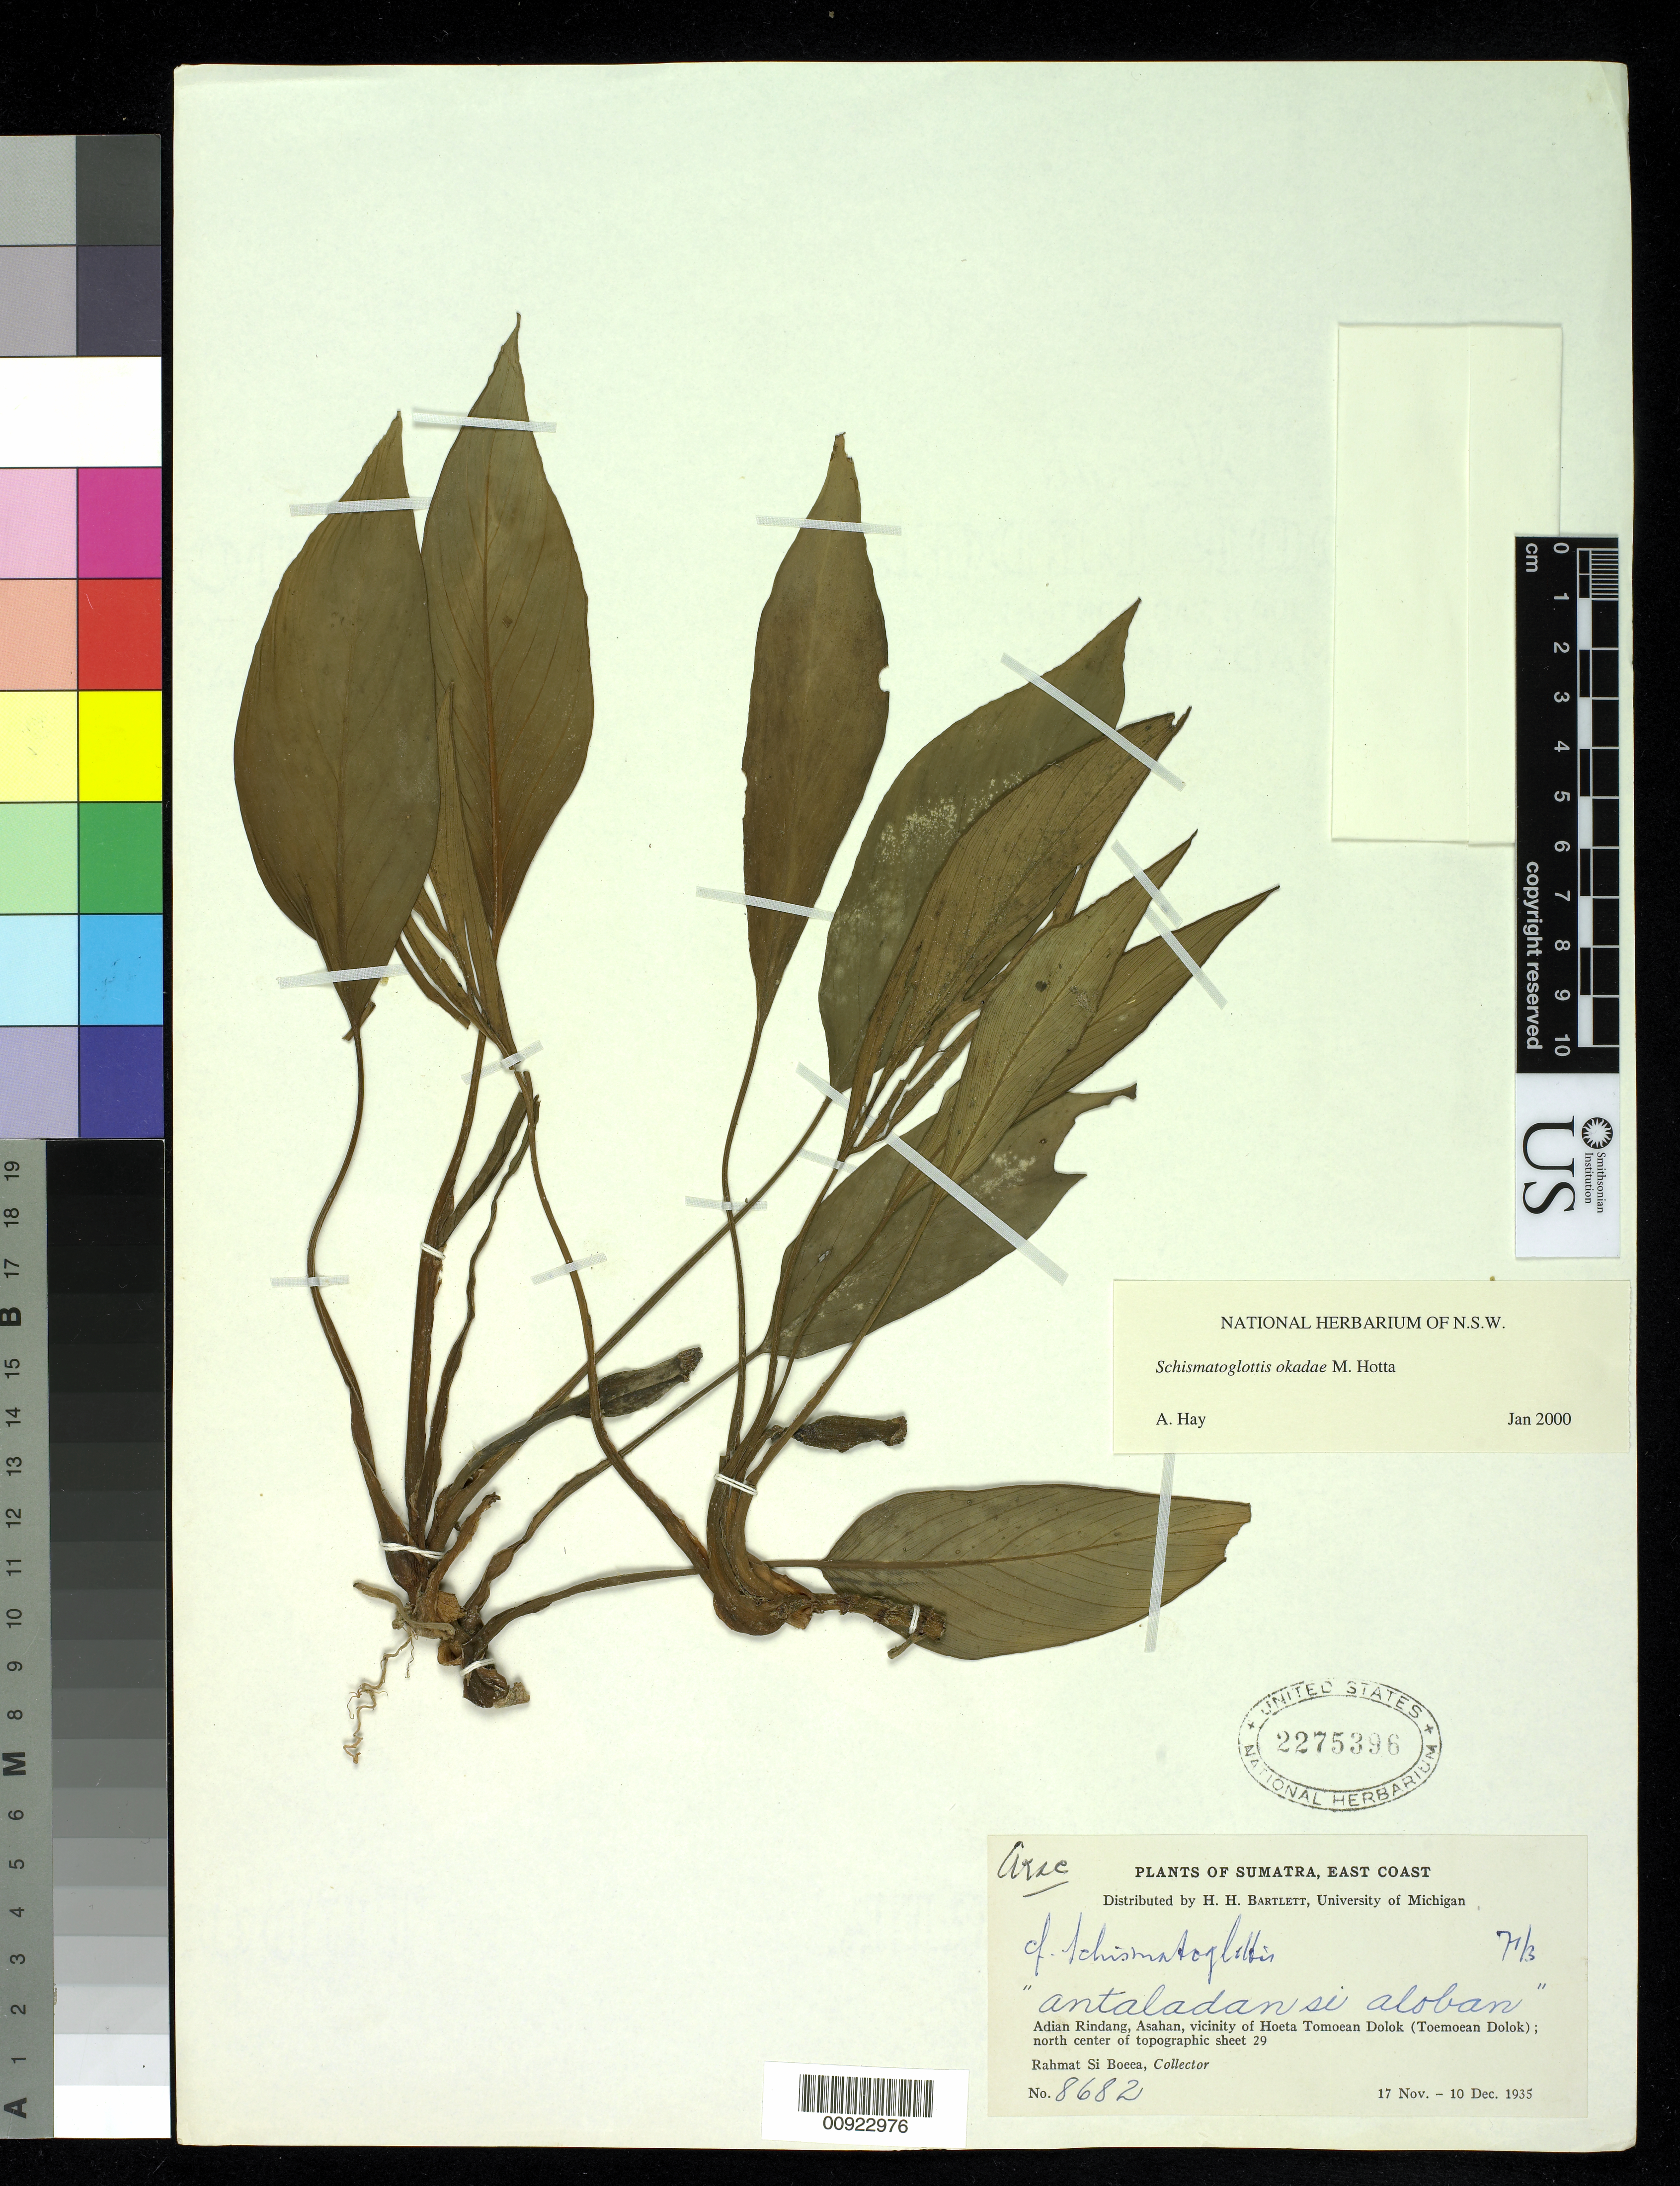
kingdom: Plantae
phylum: Tracheophyta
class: Liliopsida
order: Alismatales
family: Araceae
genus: Schismatoglottis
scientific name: Schismatoglottis okadae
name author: M. Hotta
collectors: Rahmat Si Boeea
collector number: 8682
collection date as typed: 17 Nov 1935 to 10 Dec 1935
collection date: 1935-11-17/1935-12-10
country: Indonesia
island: Sumatra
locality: East coast; Adian Rindang, Asahan, vicinity of Hoeta Tomoean Dolok (Toemoean Dolok)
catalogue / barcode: US 2275396